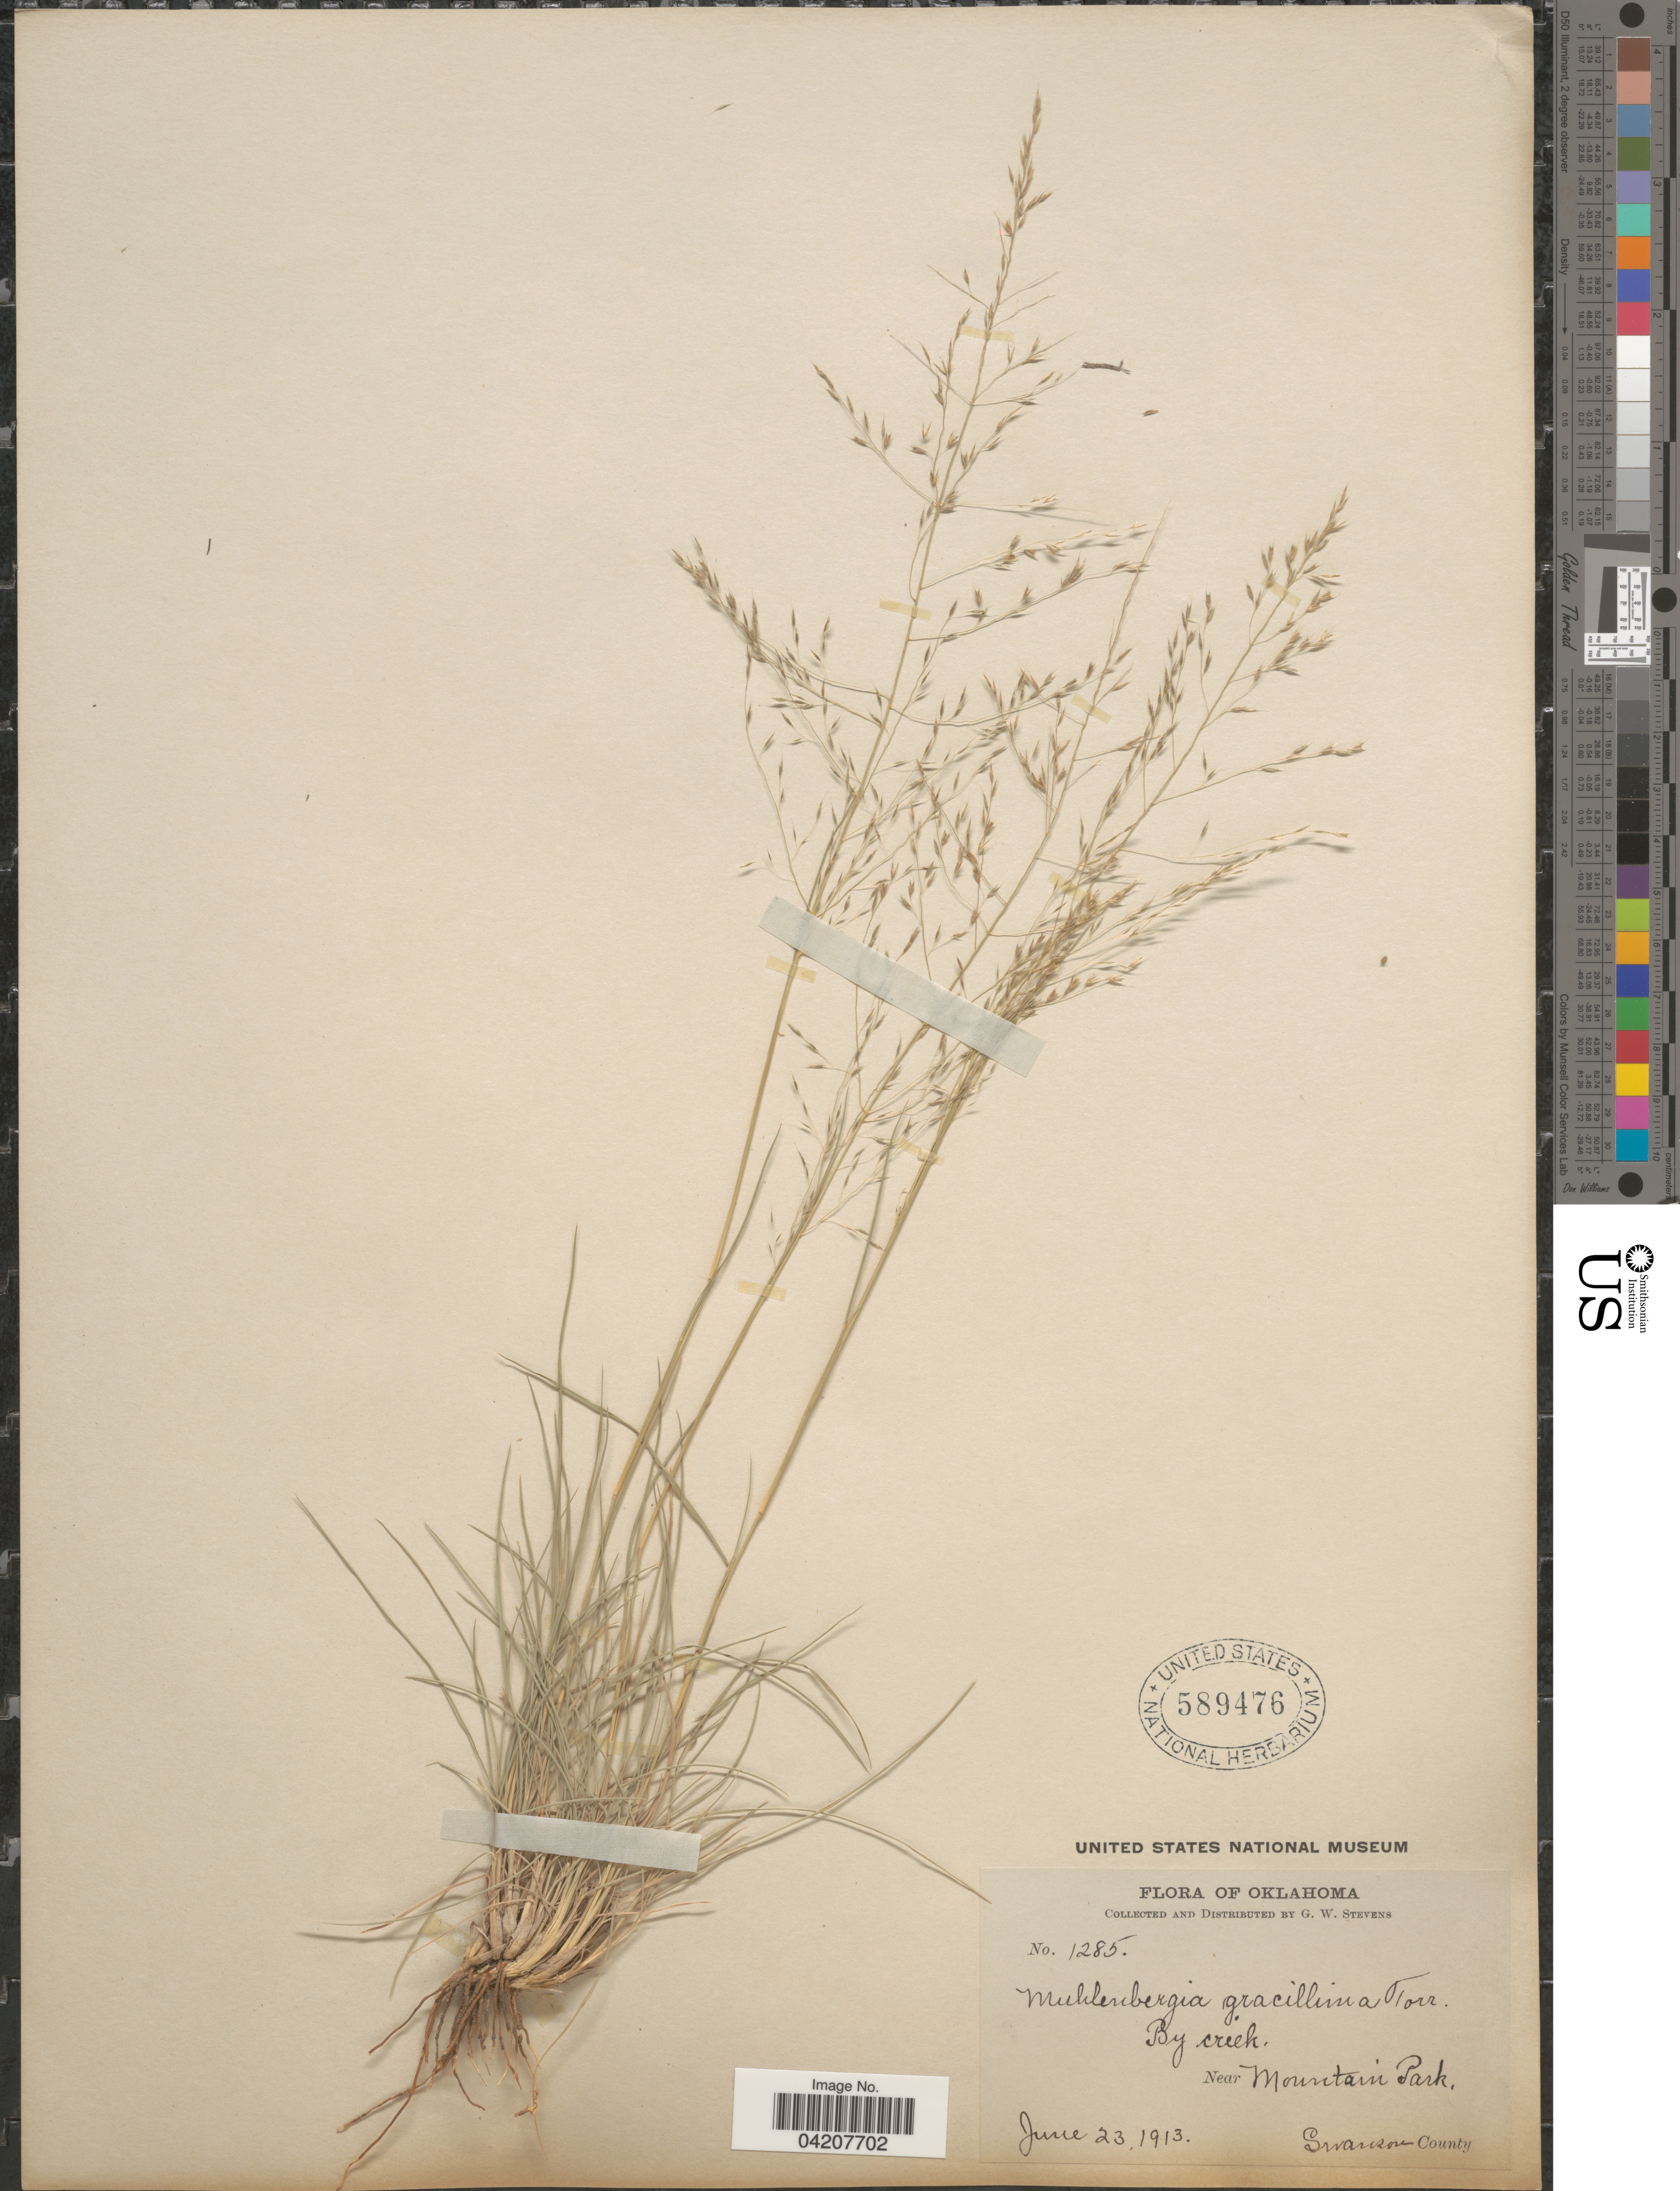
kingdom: Plantae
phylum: Tracheophyta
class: Liliopsida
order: Poales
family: Poaceae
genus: Muhlenbergia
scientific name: Muhlenbergia arenicola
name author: Buckley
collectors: G. W. Stevens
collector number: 1285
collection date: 1913-06-23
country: United States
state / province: Oklahoma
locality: Near Mountain Park. Swanson County.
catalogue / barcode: US 589476